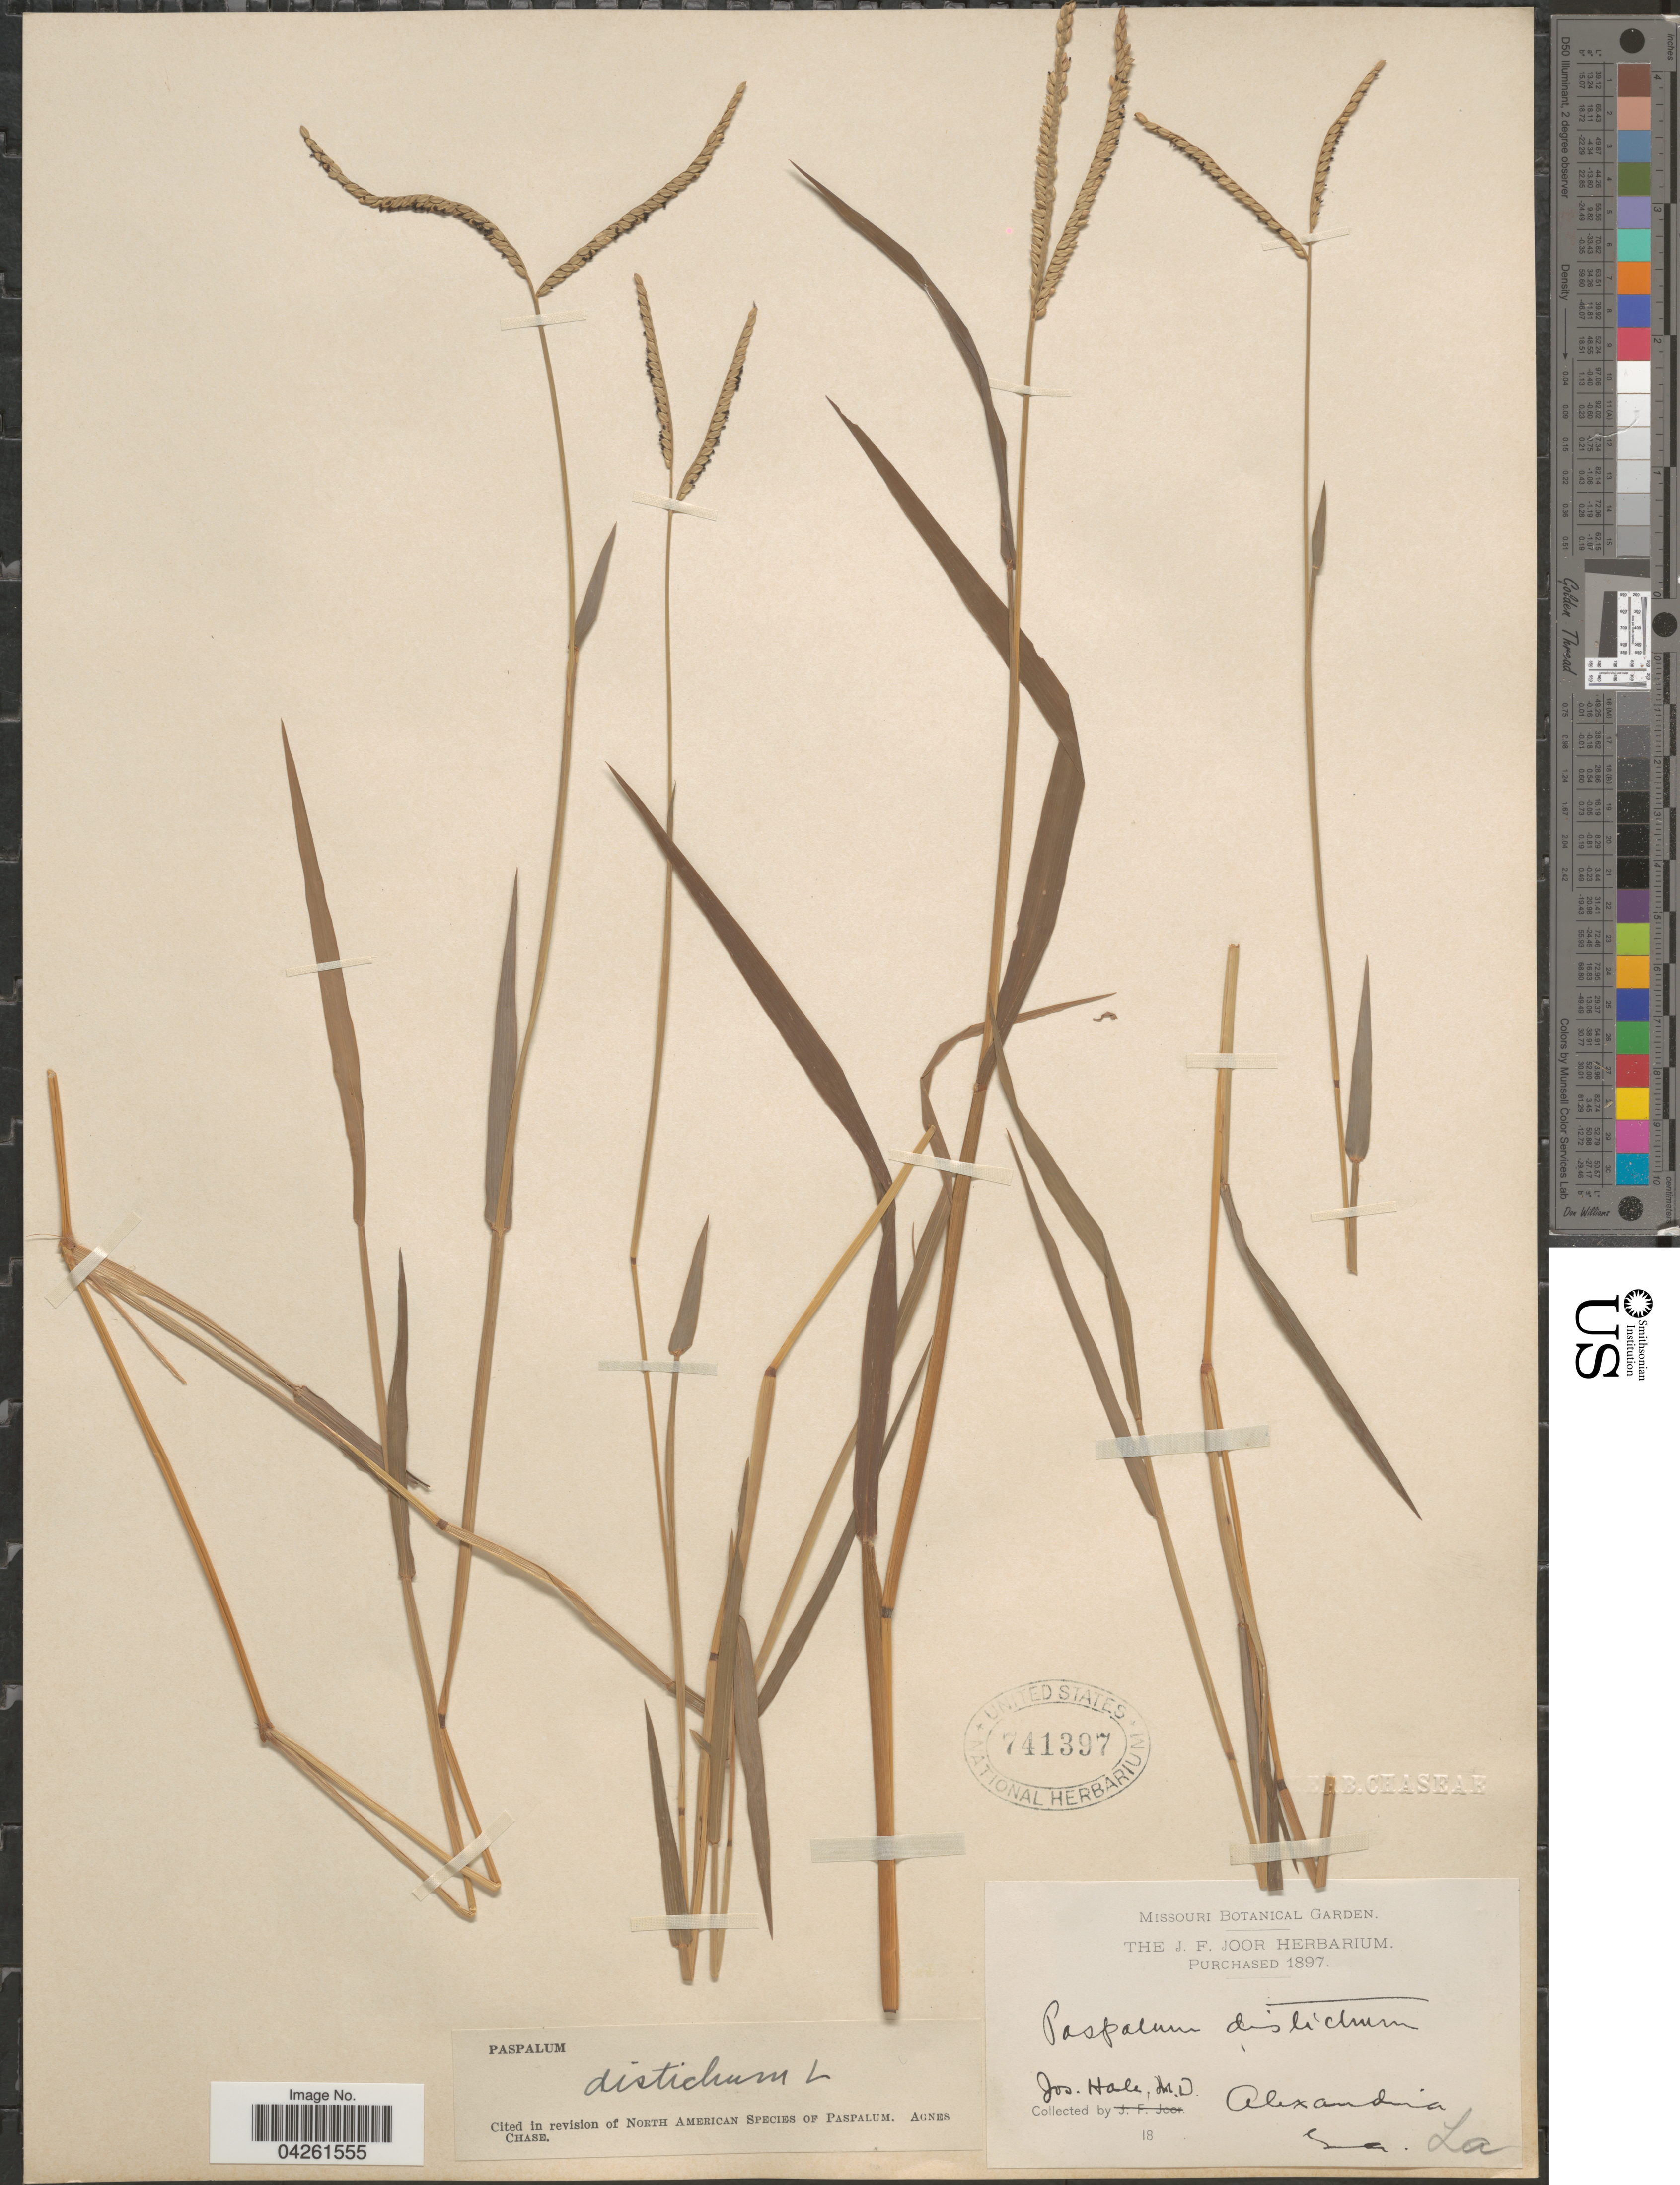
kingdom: Plantae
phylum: Tracheophyta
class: Liliopsida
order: Poales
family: Poaceae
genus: Paspalum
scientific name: Paspalum distichum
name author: L.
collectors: J. Hale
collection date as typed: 18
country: United States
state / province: Louisiana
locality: Alexandria.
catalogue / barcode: US 741397